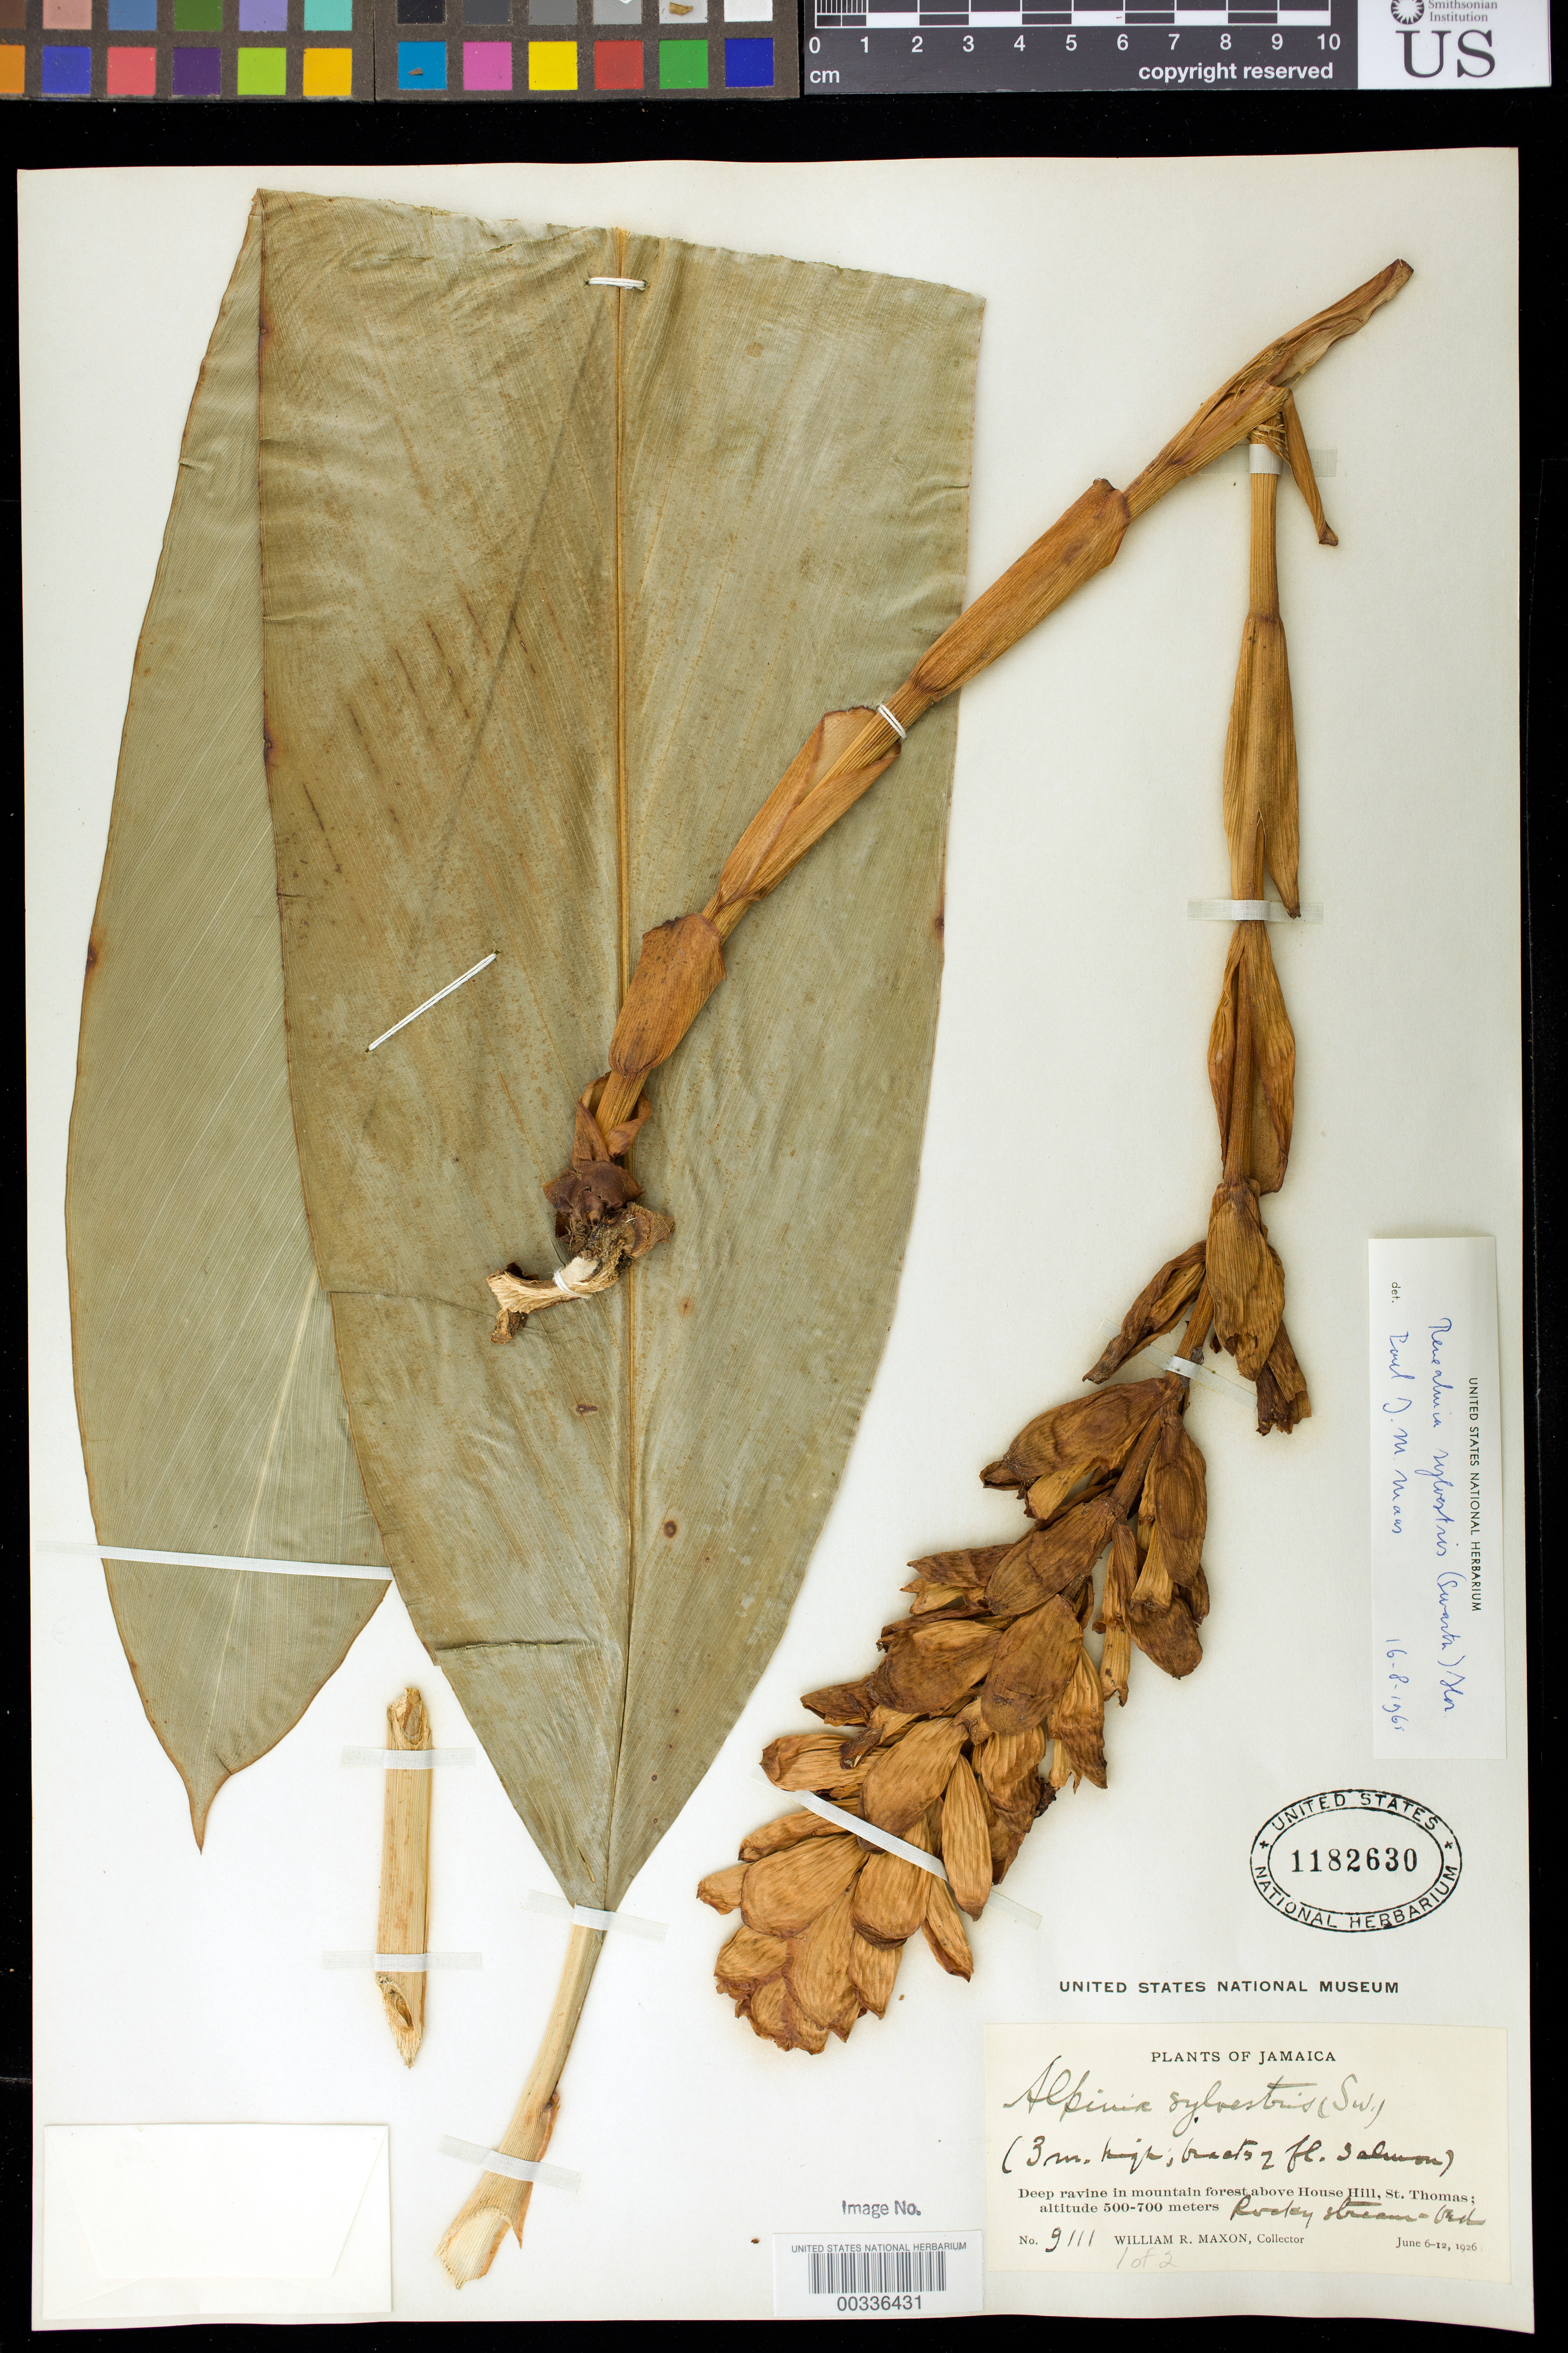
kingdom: Plantae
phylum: Tracheophyta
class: Liliopsida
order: Zingiberales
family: Zingiberaceae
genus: Renealmia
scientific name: Renealmia sylvestris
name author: Horan.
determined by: Maas, Paul J. M.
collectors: W. R. Maxon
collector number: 9111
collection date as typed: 06 Jun 1926 to 12 Jun 1926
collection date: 1926-06-06/1926-06-12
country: Jamaica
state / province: Saint Thomas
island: Greater Antilles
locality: Above house hill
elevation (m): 500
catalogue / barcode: US 1182630